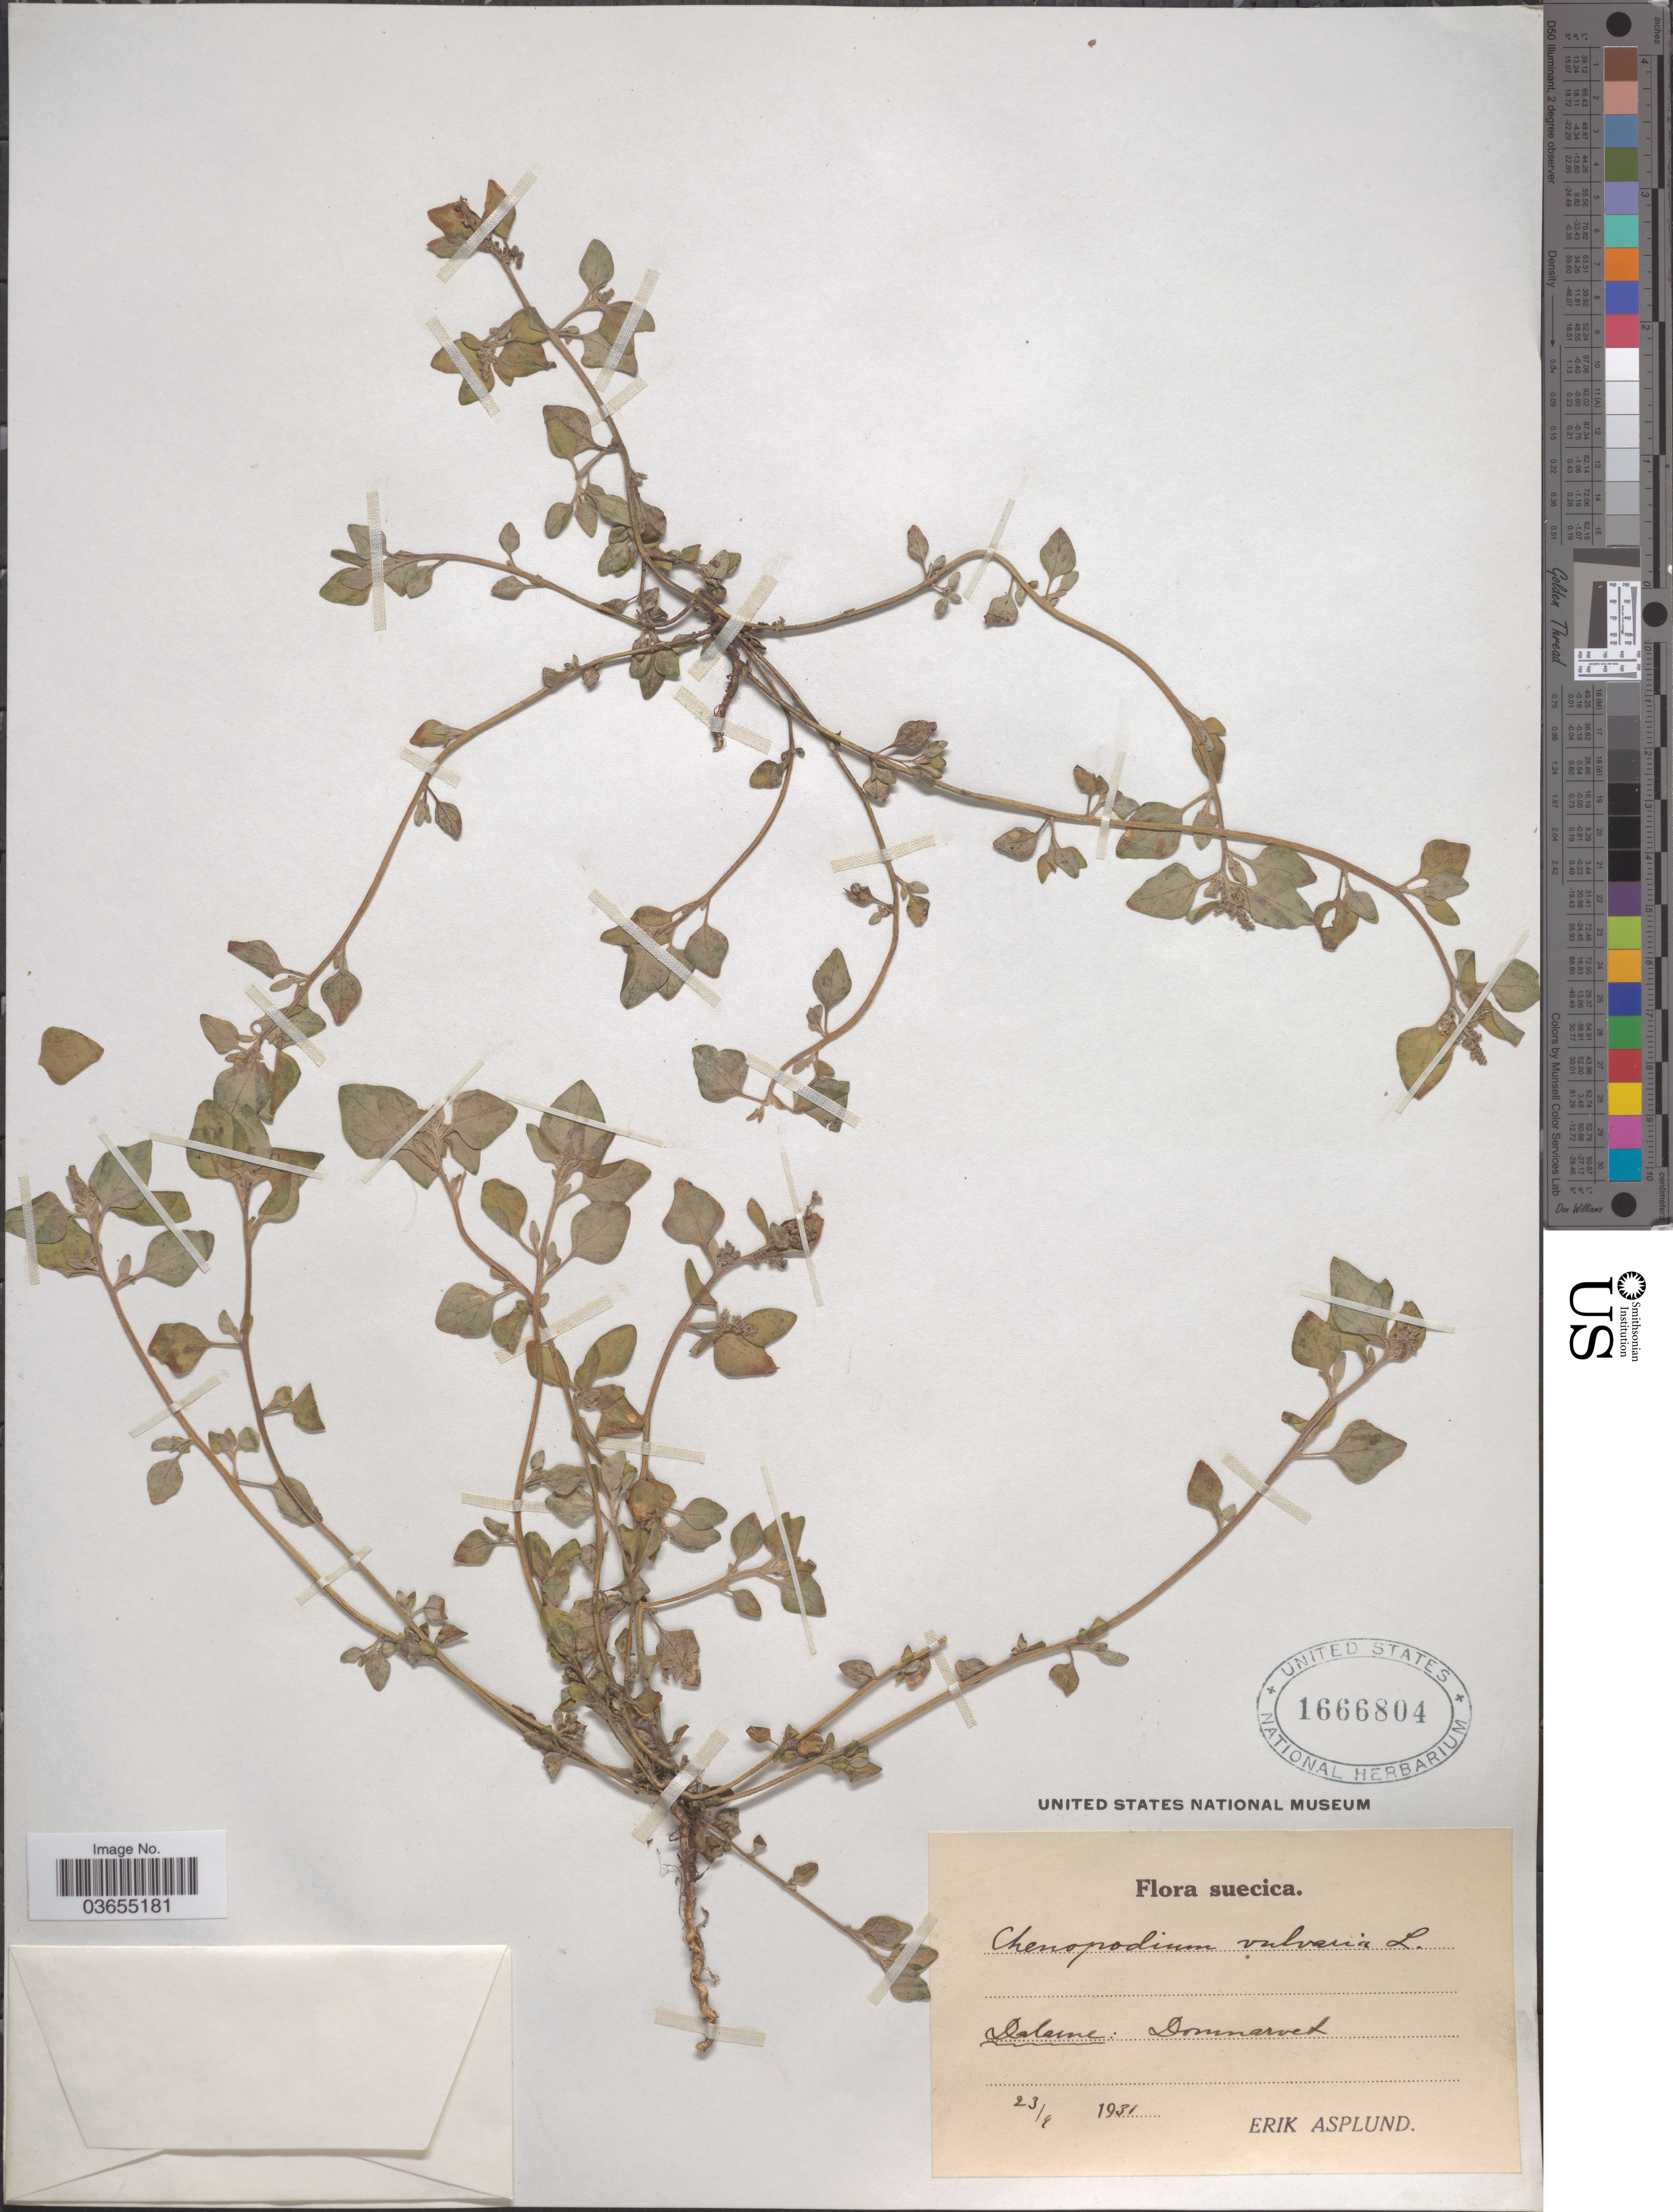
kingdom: Plantae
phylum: Tracheophyta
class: Magnoliopsida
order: Caryophyllales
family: Amaranthaceae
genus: Chenopodium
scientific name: Chenopodium vulvaria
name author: L.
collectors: E. Asplund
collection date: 1931-04-23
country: Sweden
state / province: Dalarna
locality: Suecica. Donmarvet.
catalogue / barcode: US 1666804